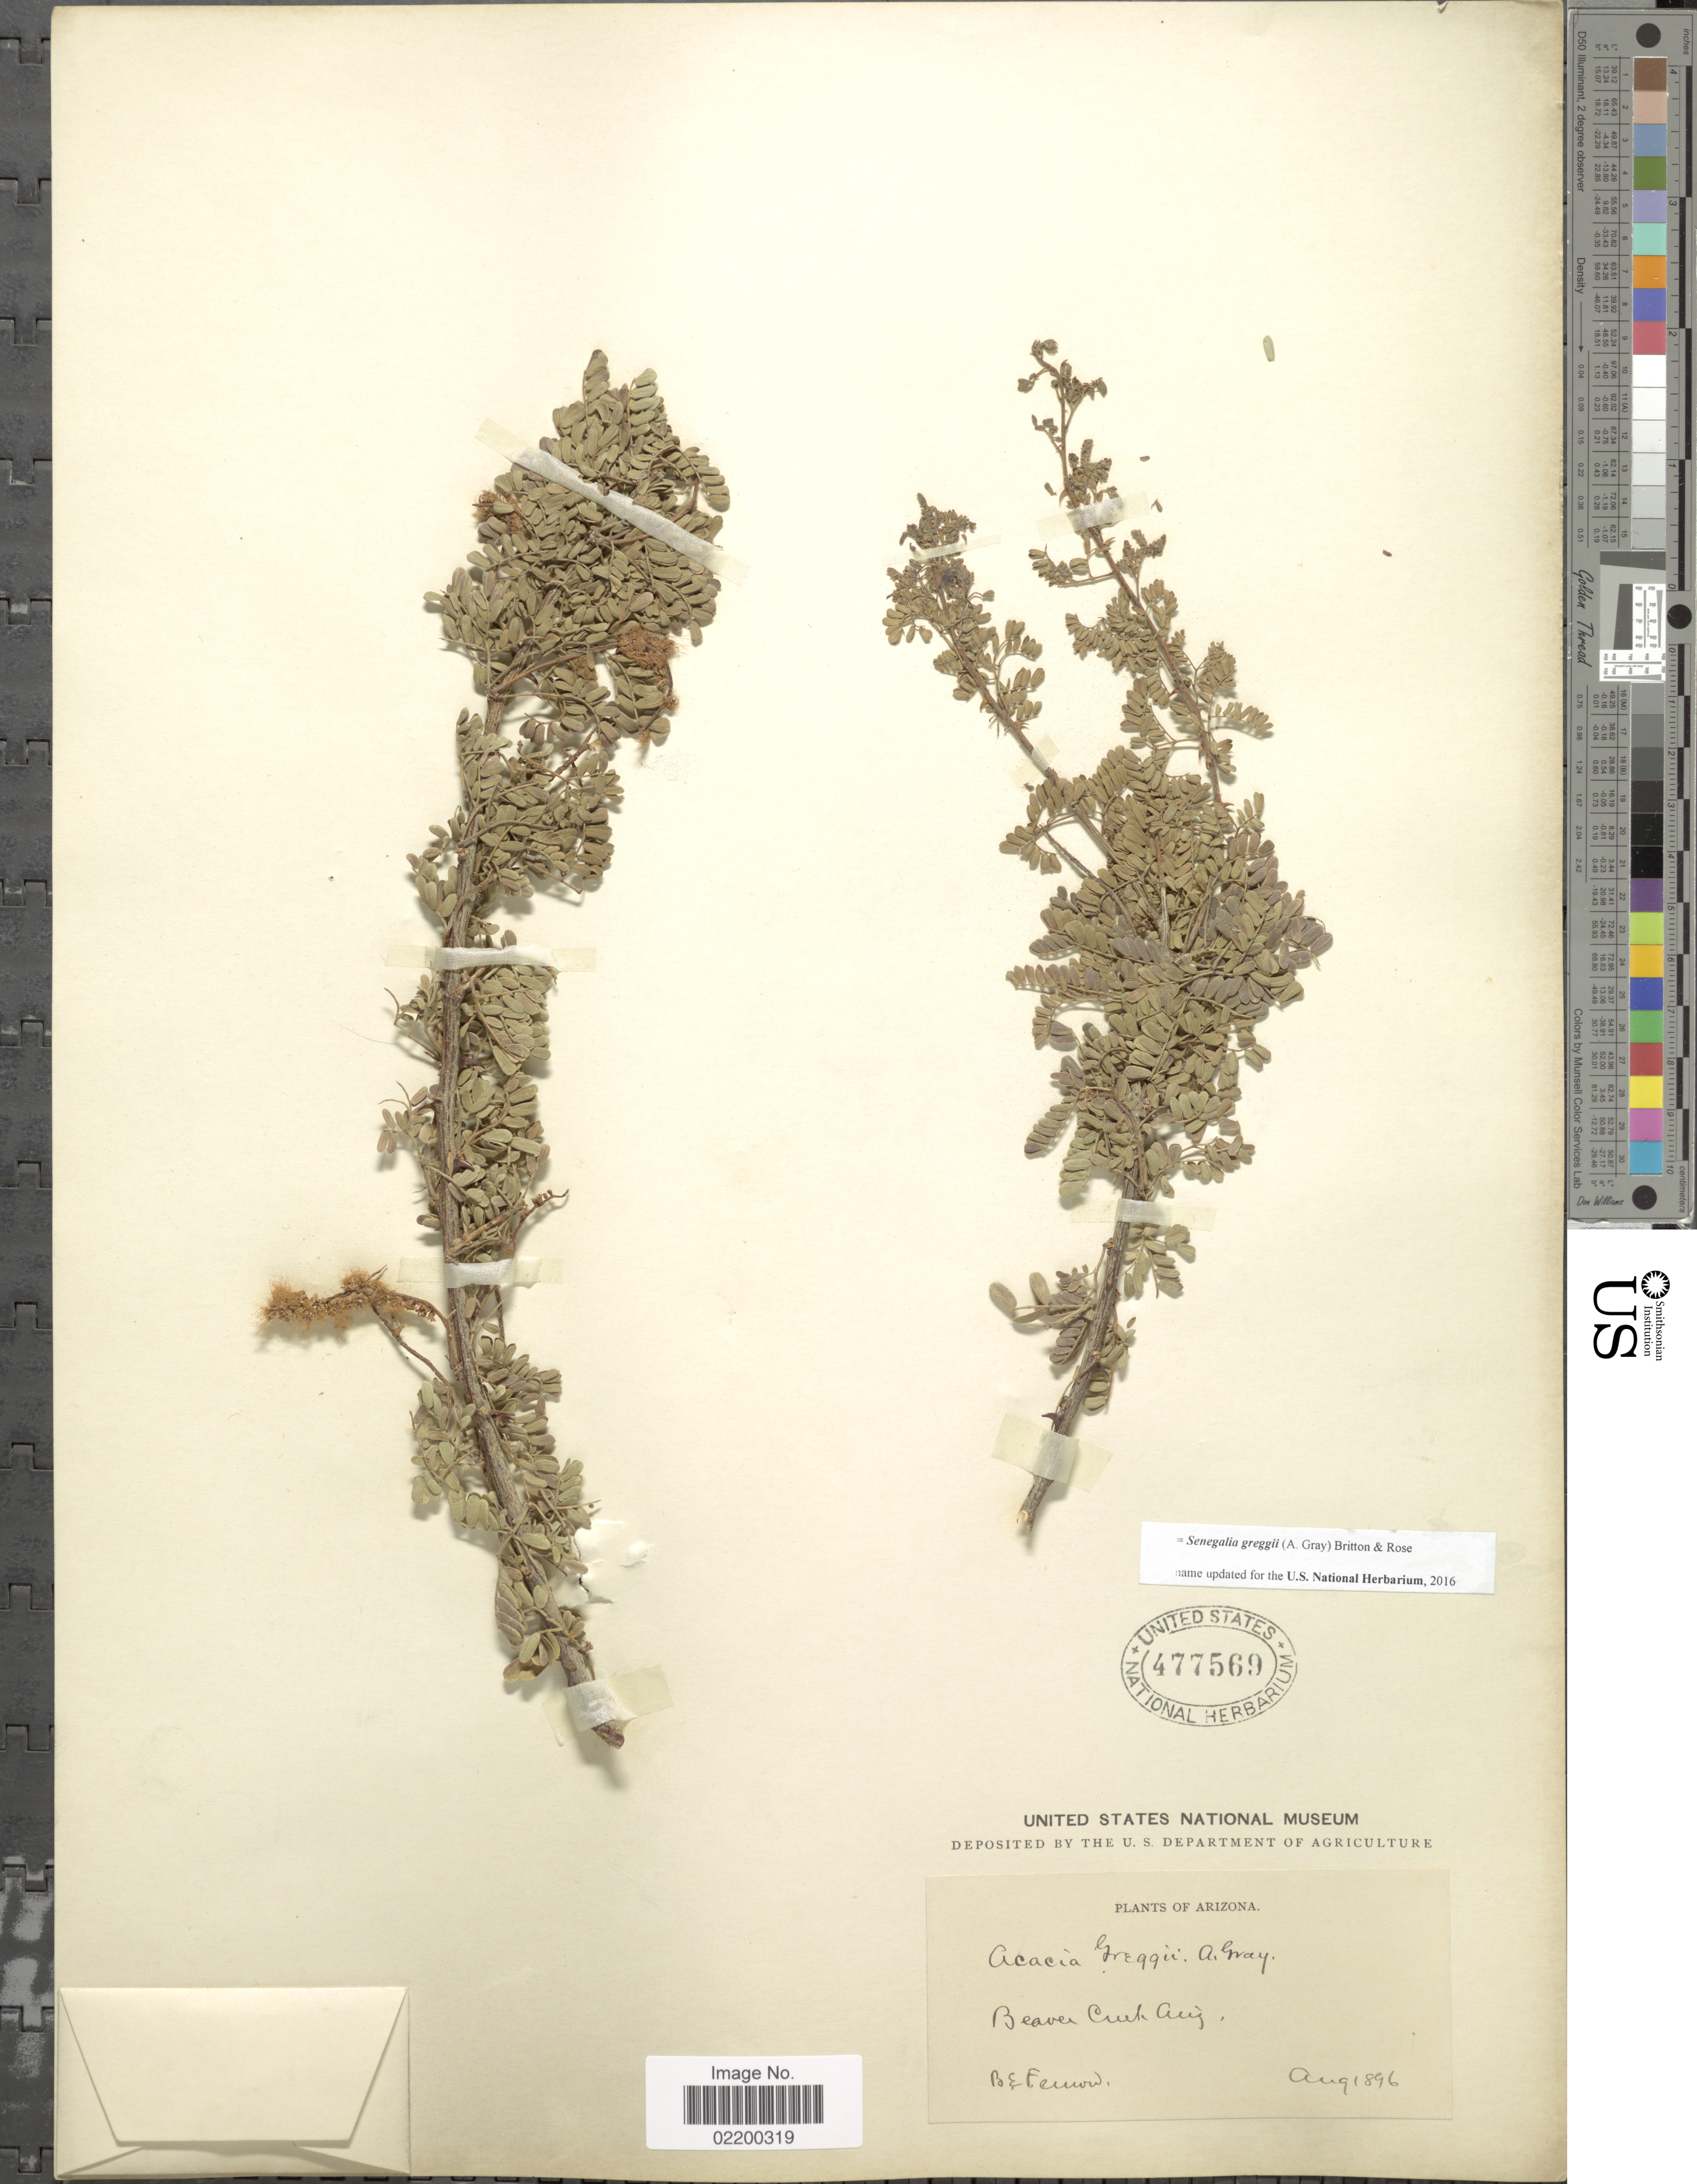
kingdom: Plantae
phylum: Tracheophyta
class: Magnoliopsida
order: Fabales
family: Fabaceae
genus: Senegalia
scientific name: Senegalia greggii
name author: (A. Gray) Britton & Rose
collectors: B. Fernow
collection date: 1896-08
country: United States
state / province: Arizona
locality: Beaver Creek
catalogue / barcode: US 477569